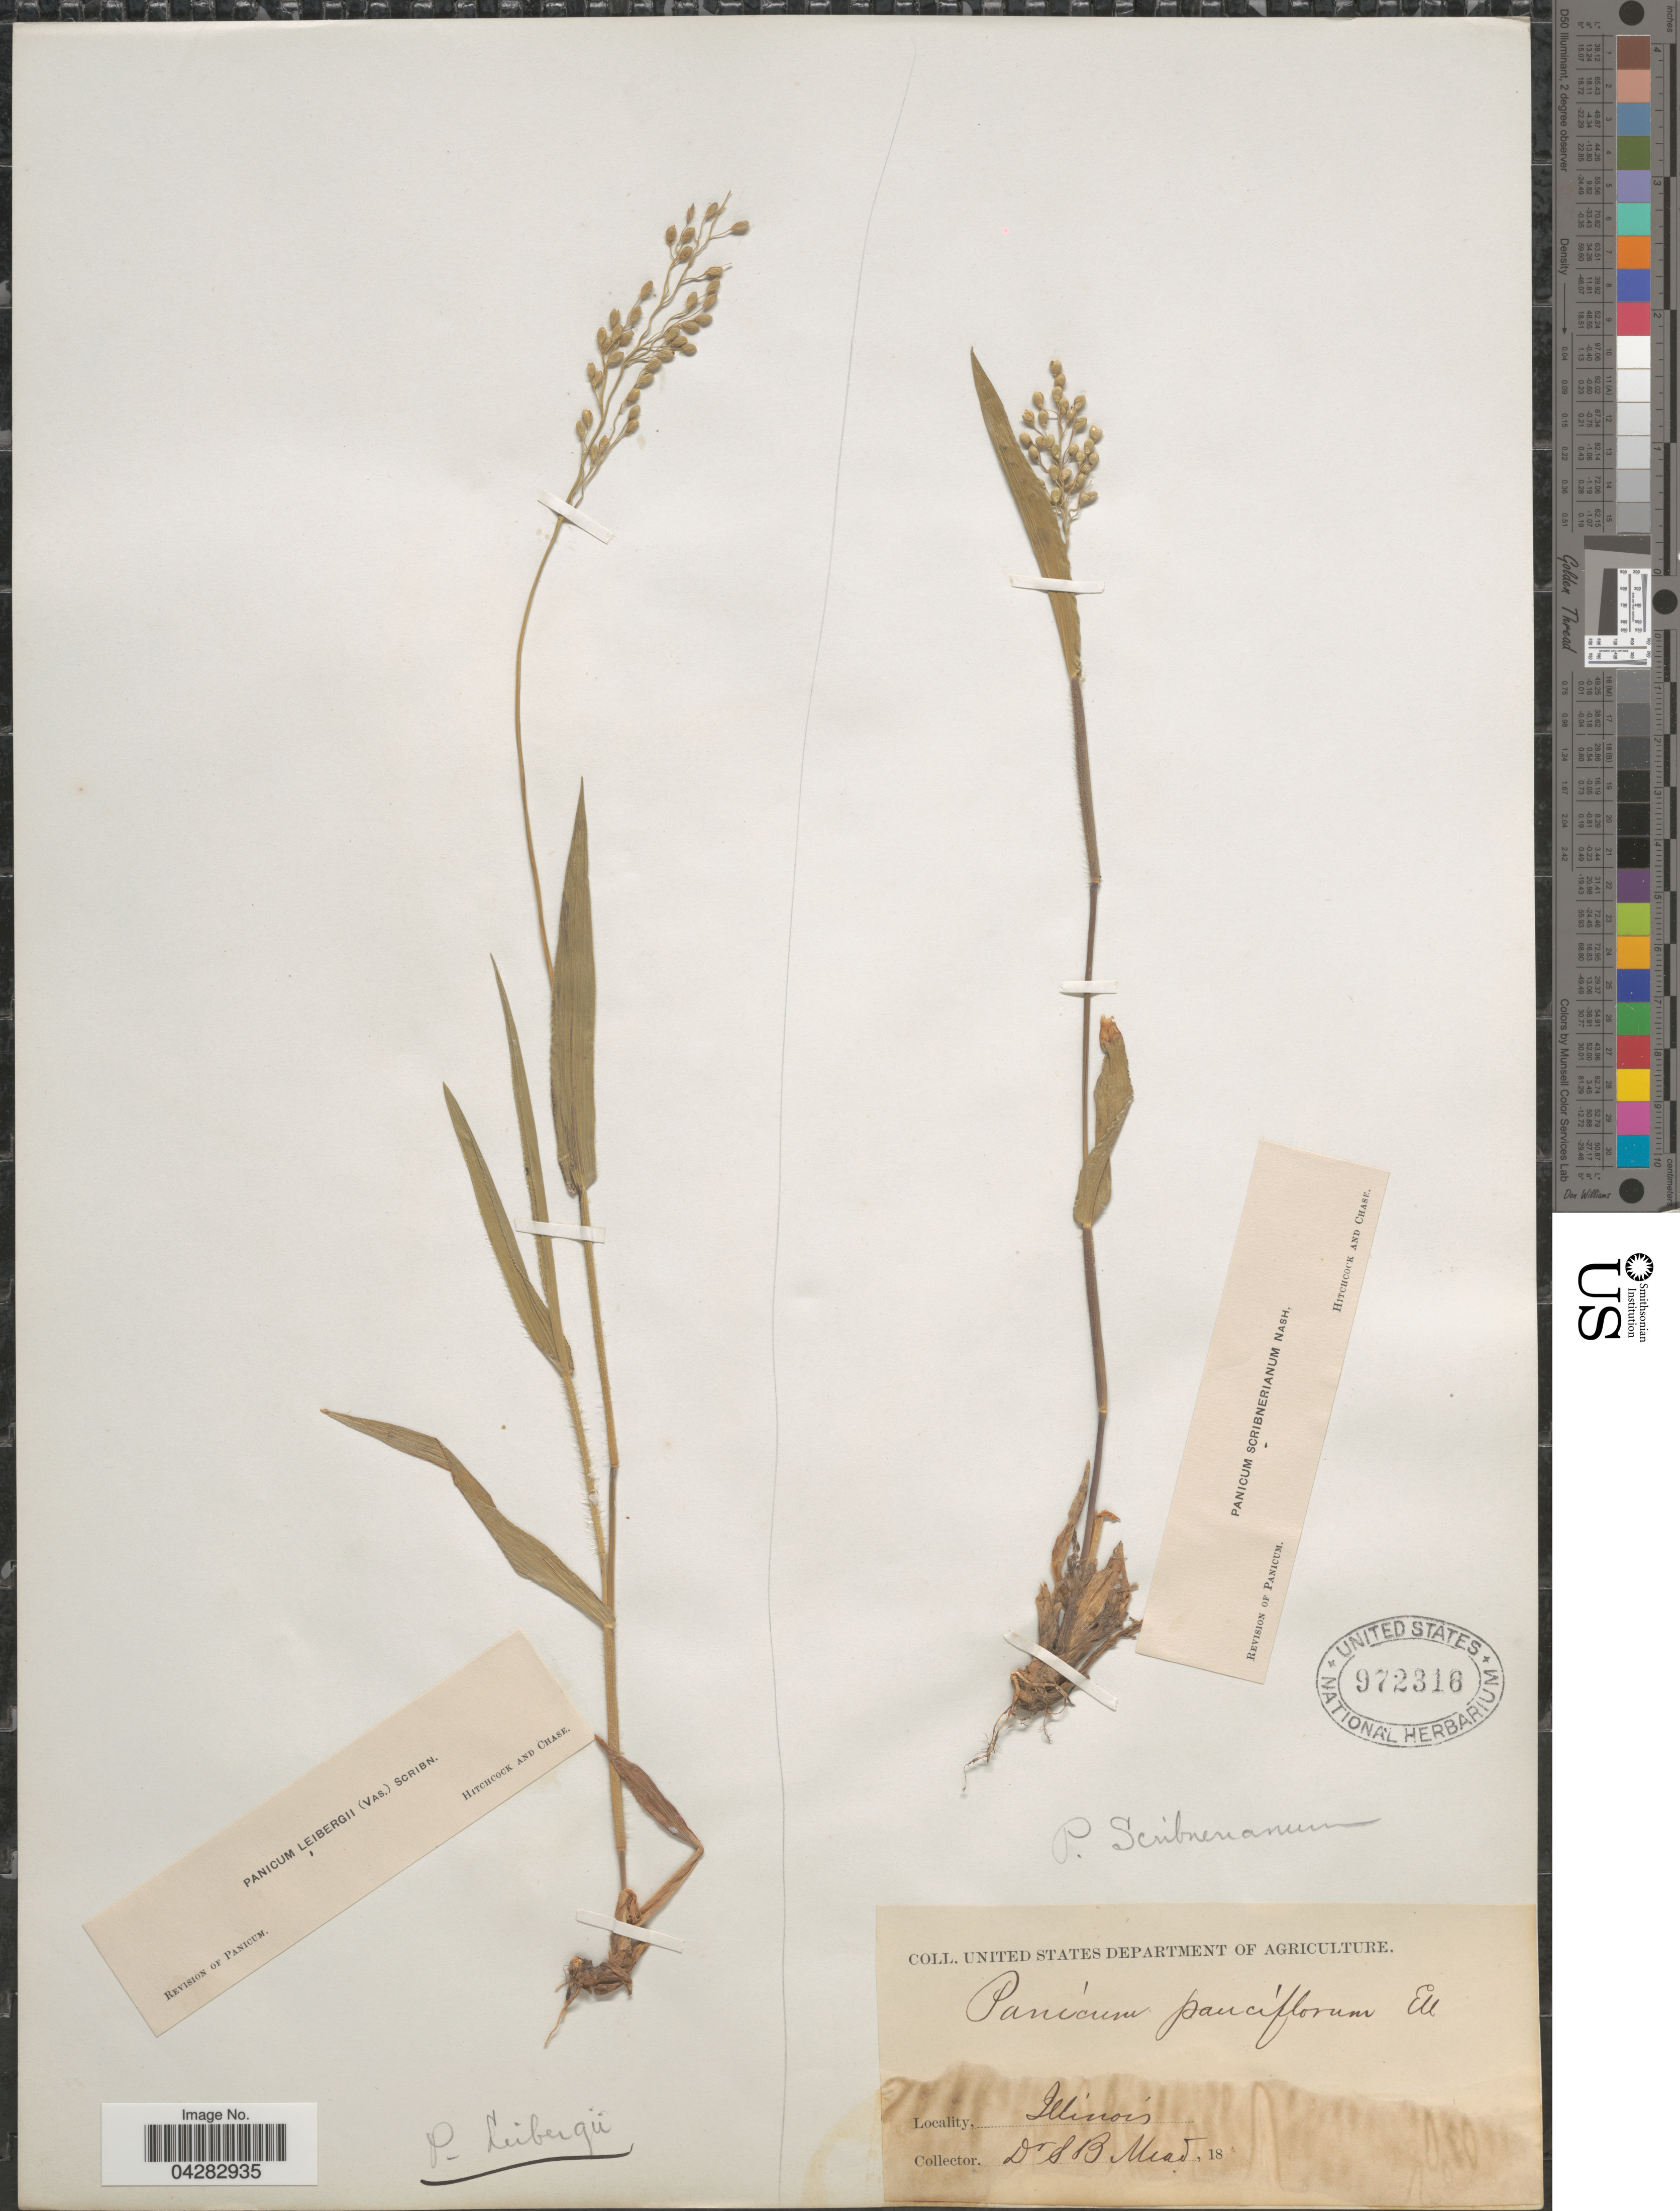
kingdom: Plantae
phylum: Tracheophyta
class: Liliopsida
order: Poales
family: Poaceae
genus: Dichanthelium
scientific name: Dichanthelium leibergii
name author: (Vasey) Gould & C.A. Clark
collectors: S. Mead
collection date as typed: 18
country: United States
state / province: Illinois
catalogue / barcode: US 972316